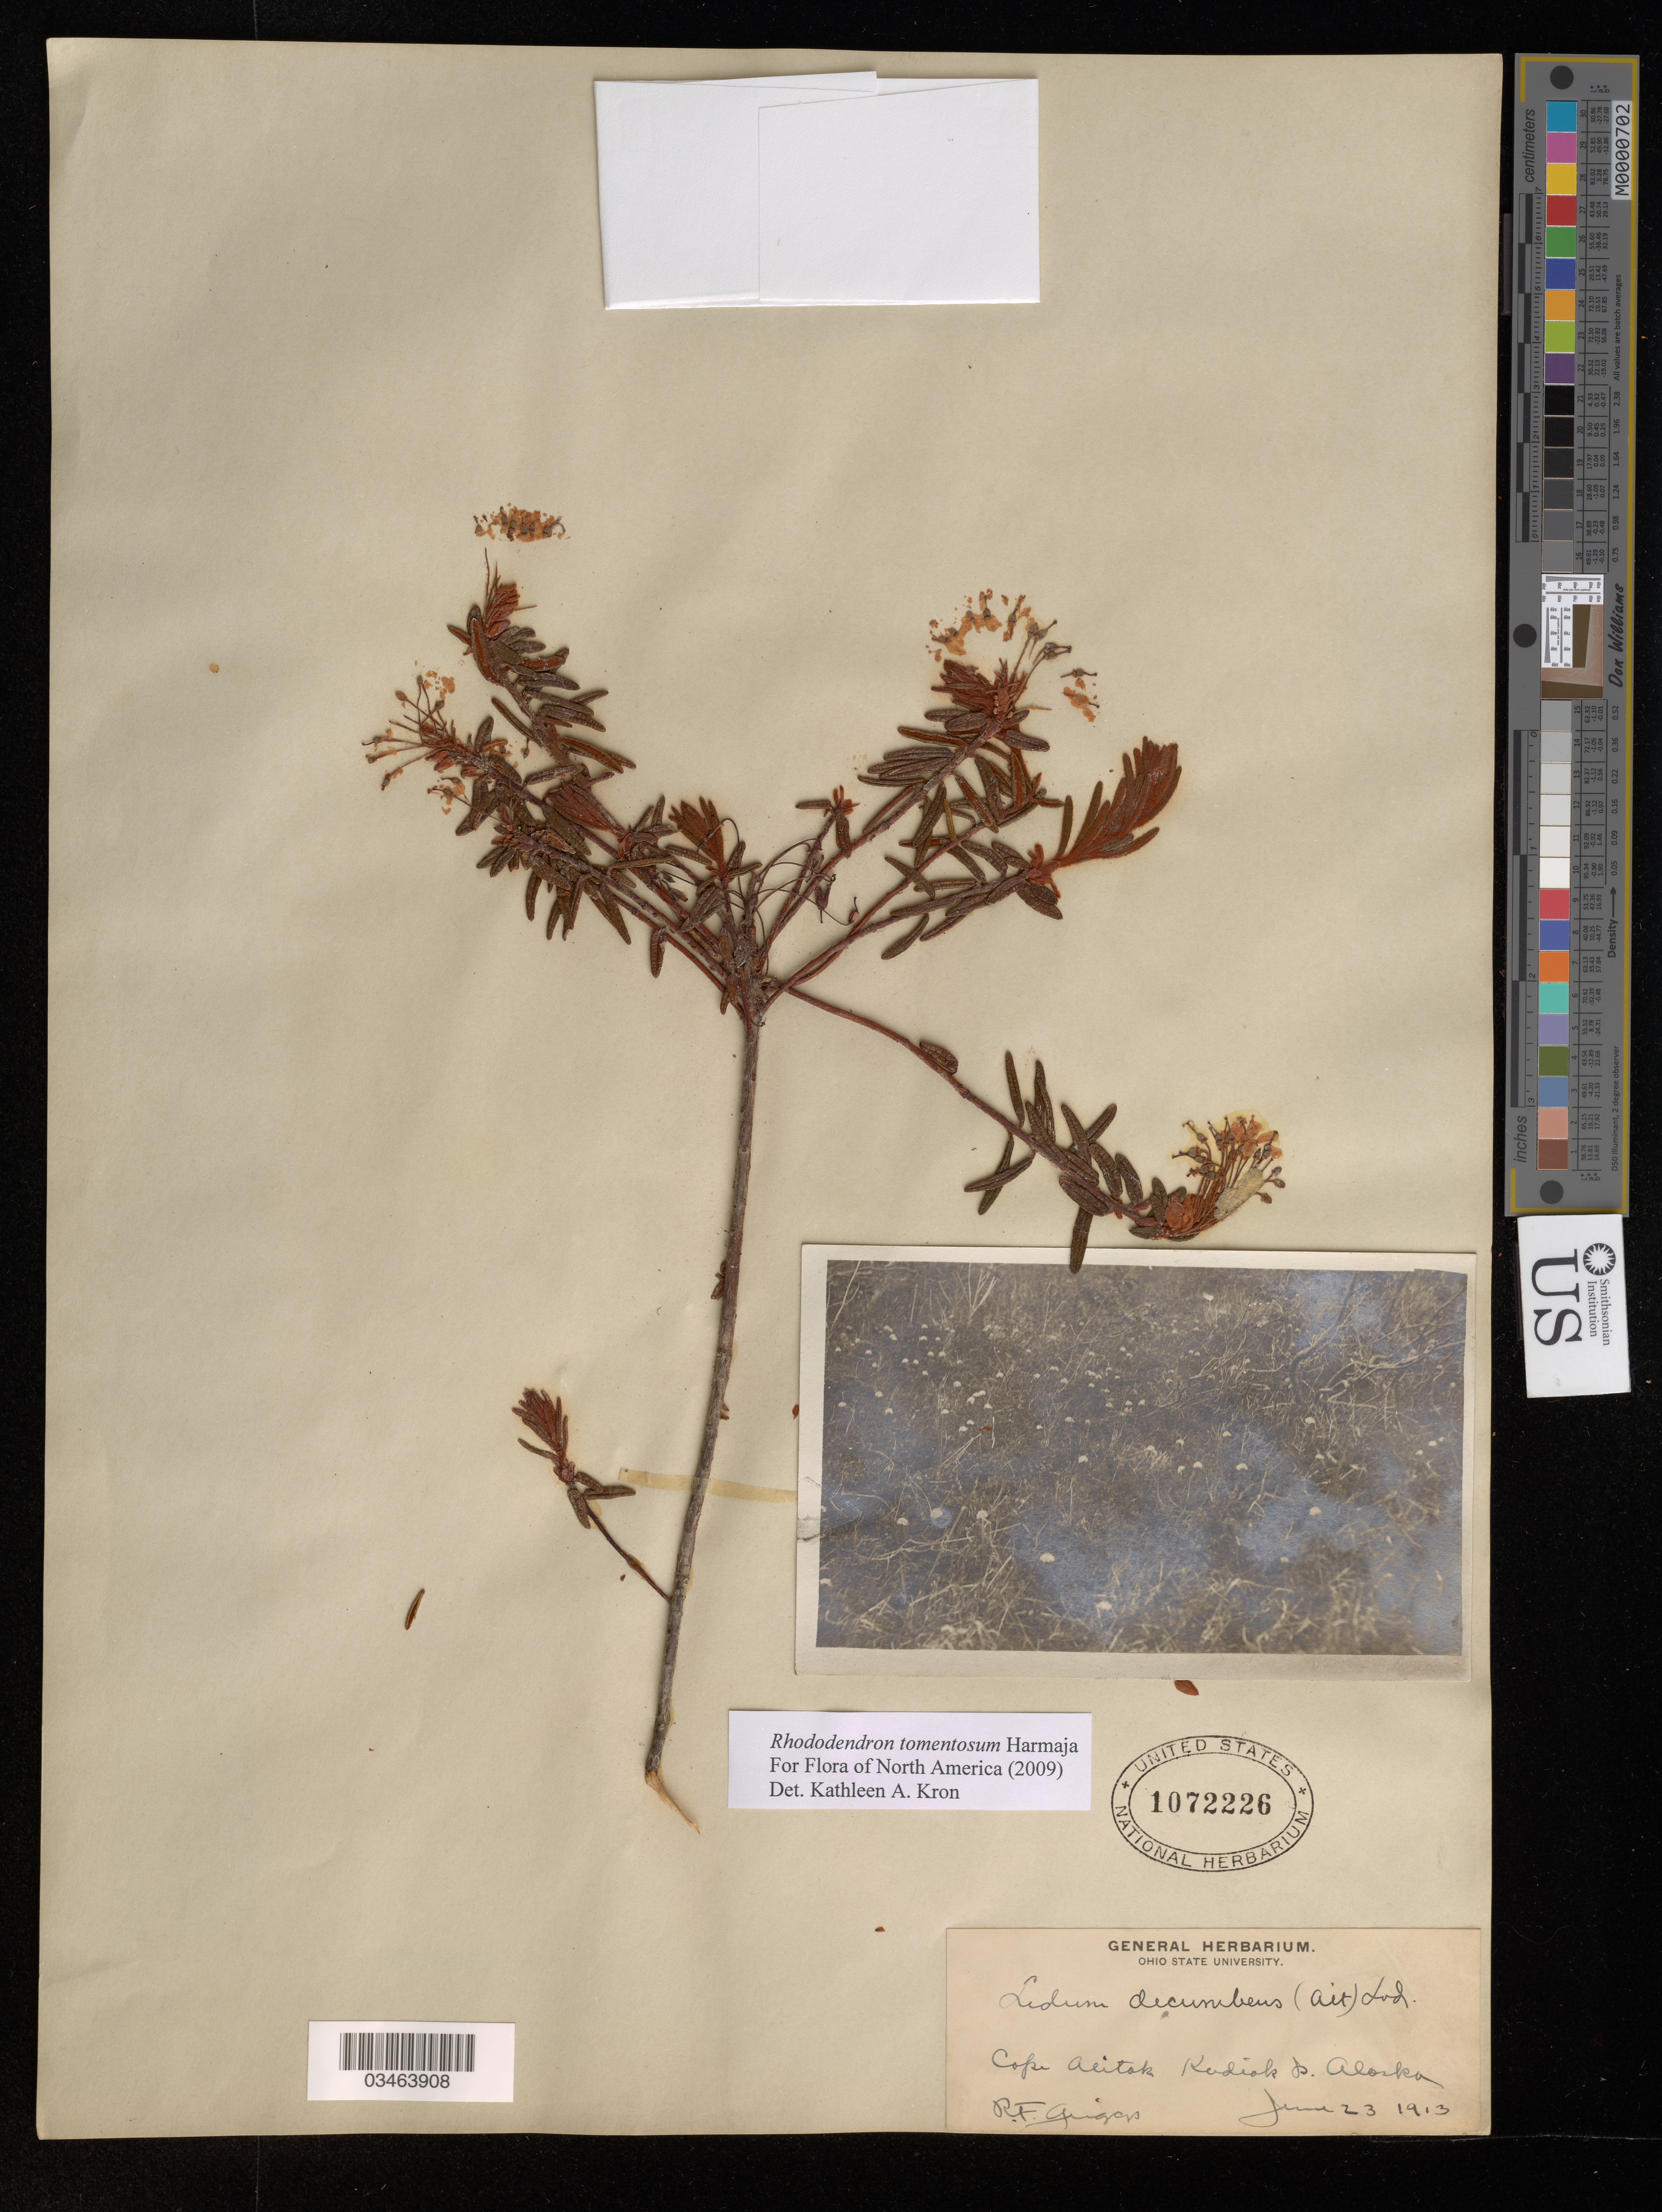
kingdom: Plantae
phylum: Tracheophyta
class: Magnoliopsida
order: Ericales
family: Ericaceae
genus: Rhododendron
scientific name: Rhododendron tomentosum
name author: Harmaja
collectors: R. F. Griggs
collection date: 1913-06-23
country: United States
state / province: Alaska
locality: Cape Alitak Kodiak Is.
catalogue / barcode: US 1072226